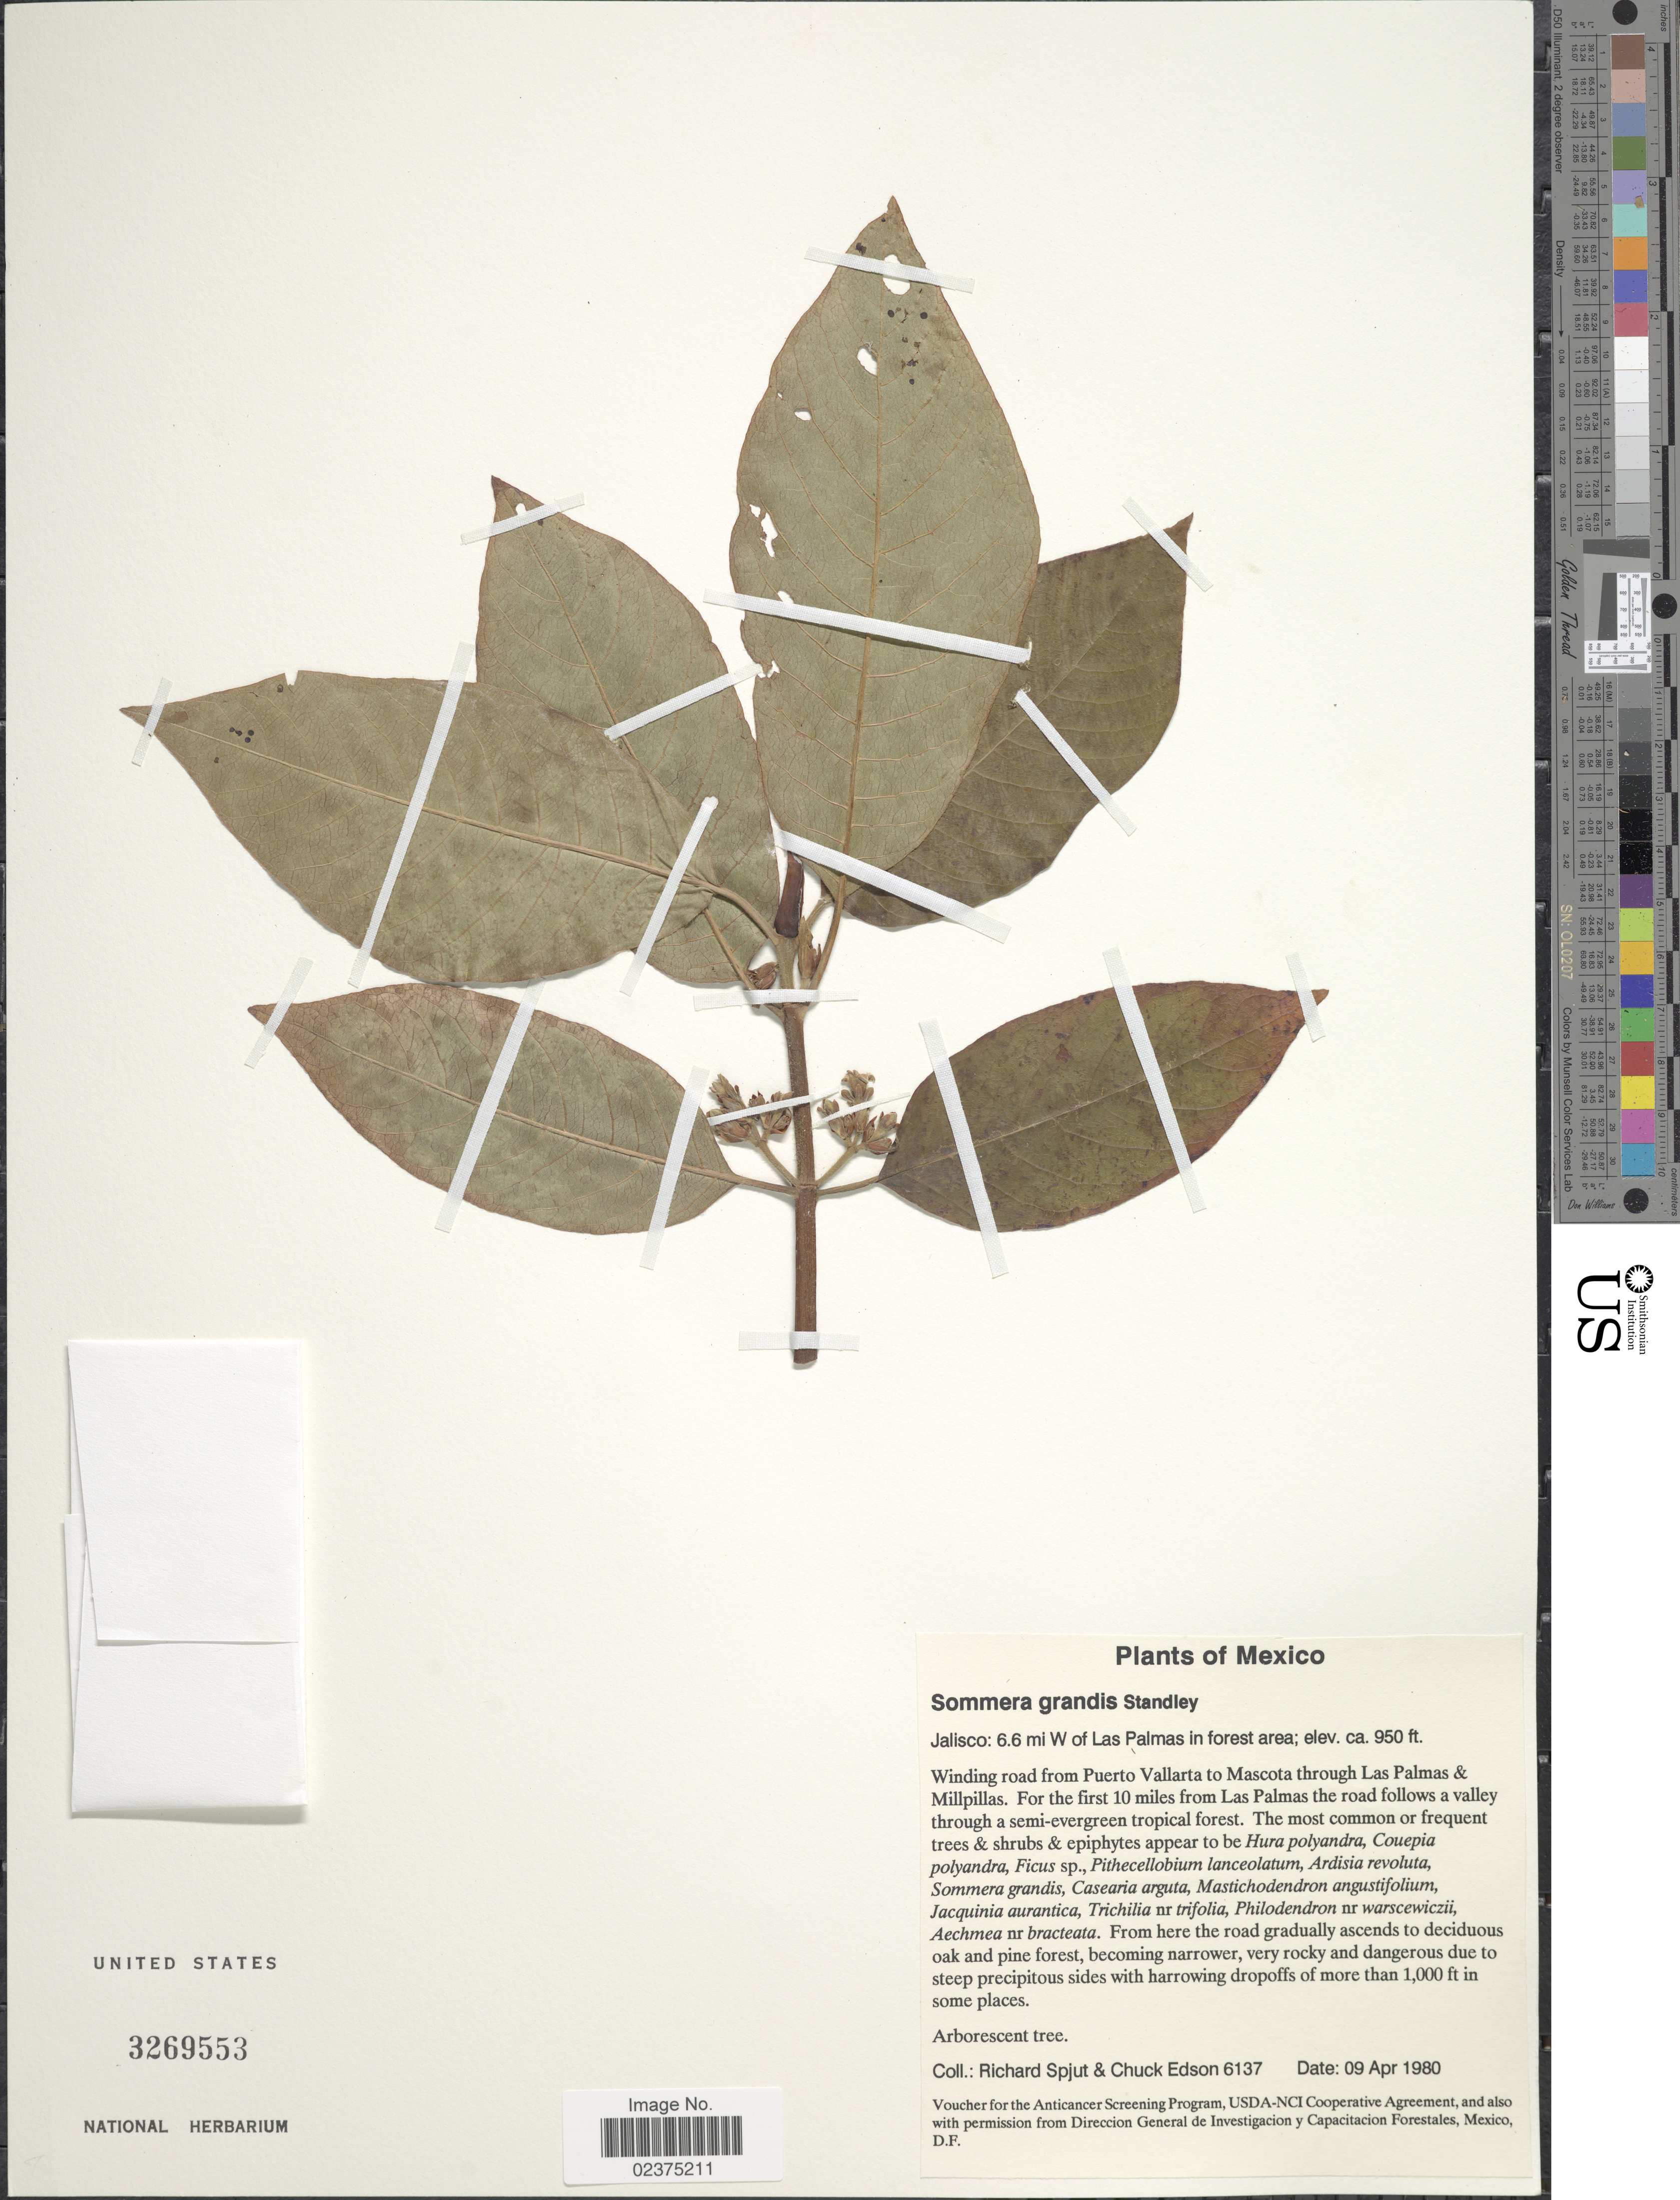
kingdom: Plantae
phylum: Tracheophyta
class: Magnoliopsida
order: Gentianales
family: Rubiaceae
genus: Sommera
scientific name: Sommera grandis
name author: (Bartl. ex DC.) Standl.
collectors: R. Spjut & C. Edson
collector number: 6137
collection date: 1980-04-09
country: Mexico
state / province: Jalisco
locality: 6.6 mi W of Las Palmas in forest area. Winding road from Puerto Vallarta to Mascota through Las Palmas & Millpillas. For the first 10 miles from Las Palmas the road follows a valley through a semi-evergreen tropical forest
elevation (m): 290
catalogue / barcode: US 3269553